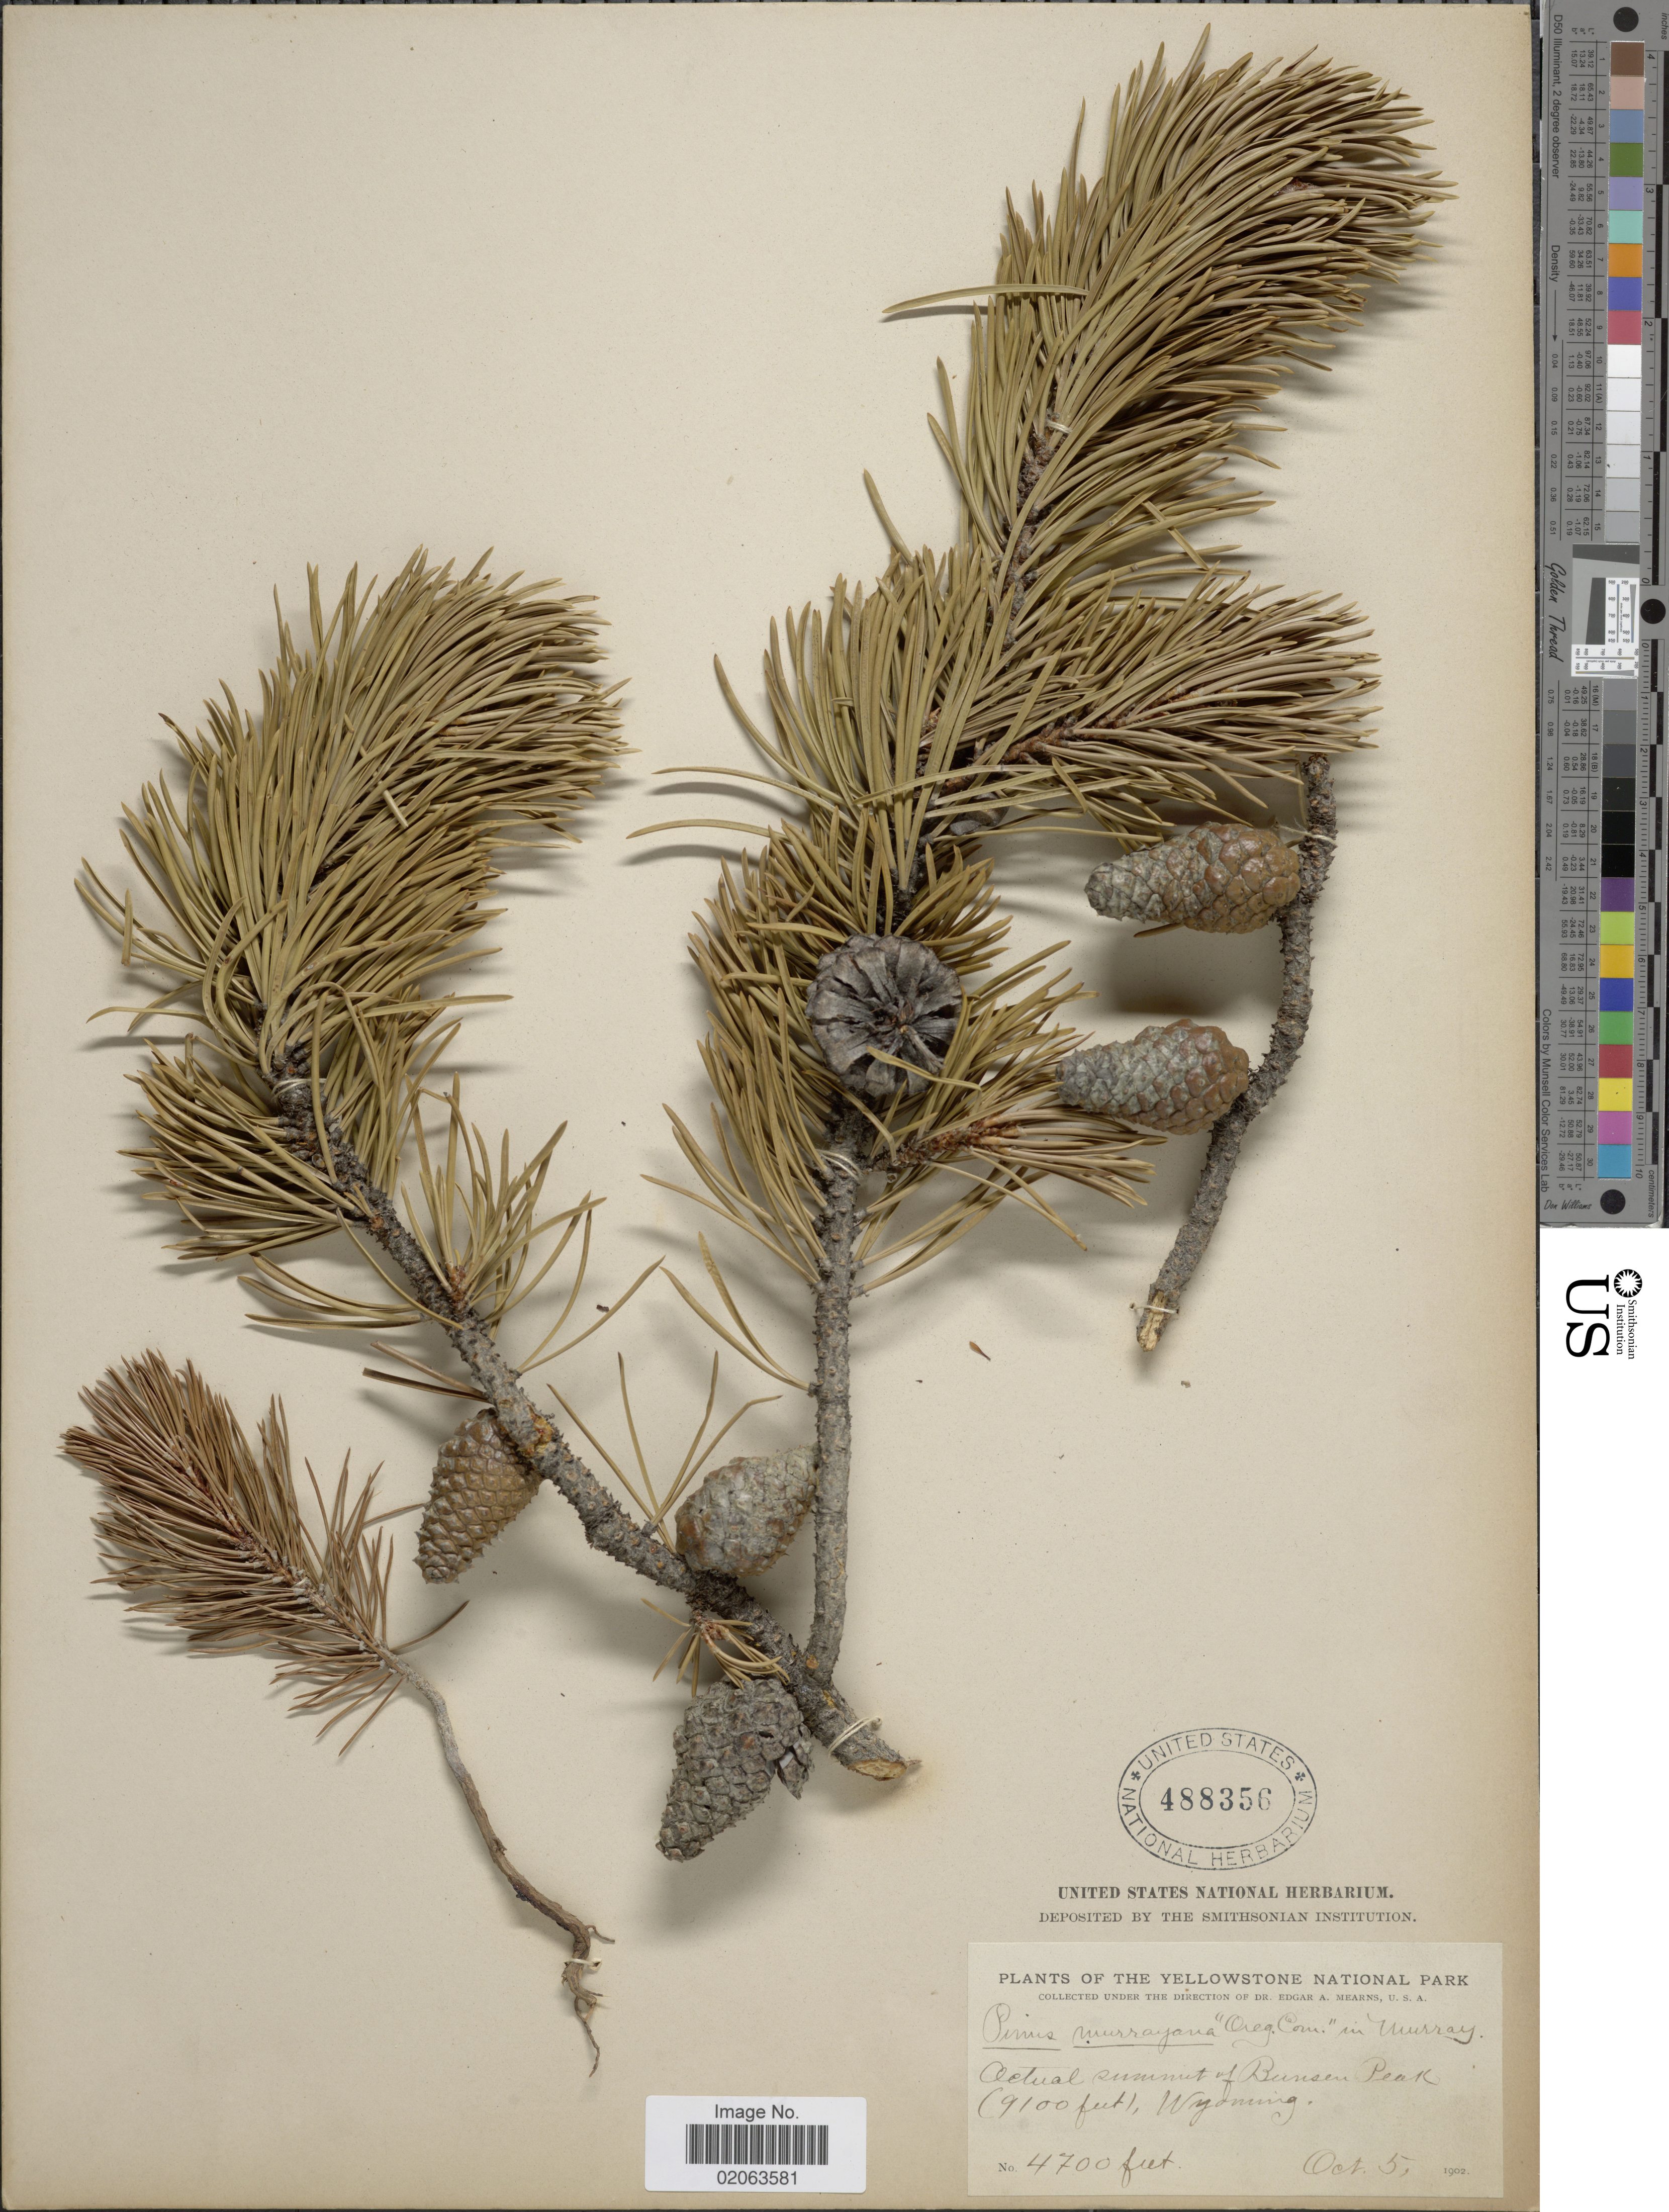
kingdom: Plantae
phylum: Tracheophyta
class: Pinopsida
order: Pinales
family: Pinaceae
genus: Pinus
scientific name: Pinus contorta var. latifolia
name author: Engelm. ex S. Watson in C. King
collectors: E. A. Mearns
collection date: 1902-10-05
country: United States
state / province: Wyoming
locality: Yellowstone National Park, Actual summit of Bunsen Peak, Wyoming.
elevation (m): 1433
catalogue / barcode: US 488356